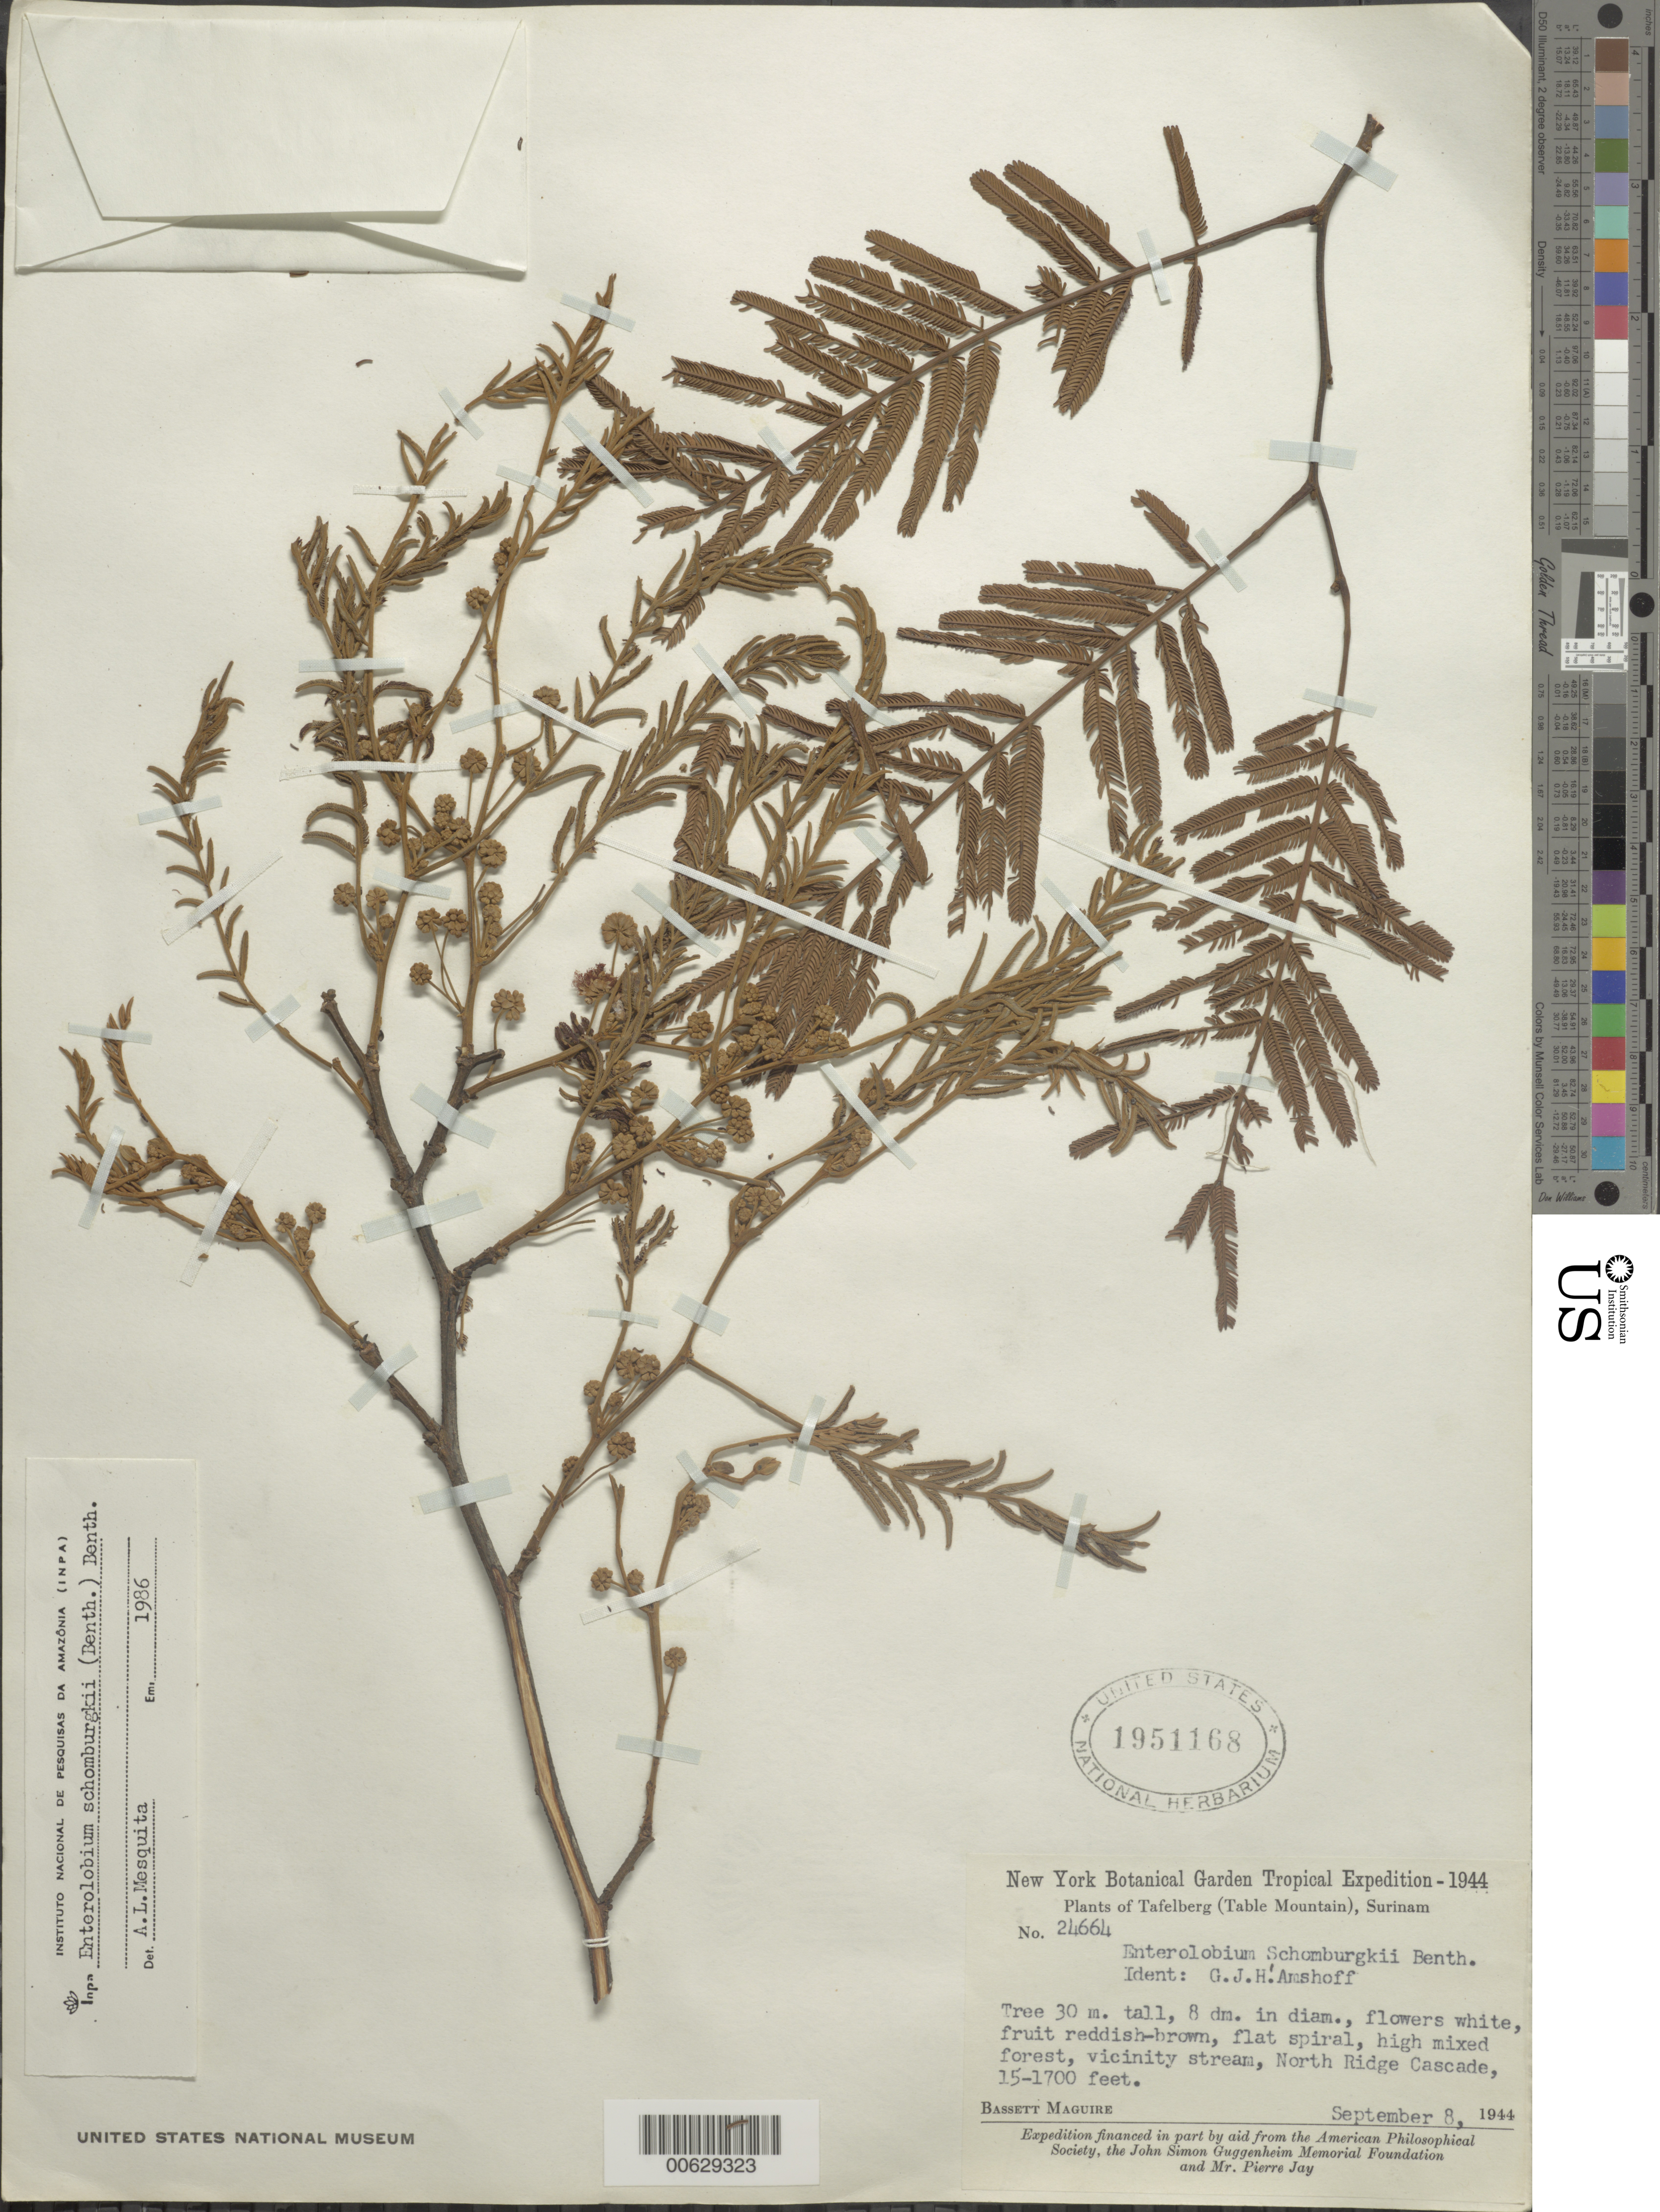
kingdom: Plantae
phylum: Tracheophyta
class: Magnoliopsida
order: Fabales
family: Fabaceae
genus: Robrichia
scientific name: Robrichia schomburgkii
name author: (Benth.) A.R.M. Luz & E.R. Souza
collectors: B. Maguire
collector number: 24664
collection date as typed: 8-Sep-44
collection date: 1944-09-08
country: Suriname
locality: Tafelberg (Table Mountain), North Ridge Cascade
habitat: High mixed forest, vic stream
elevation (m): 450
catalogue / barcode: US 1951168